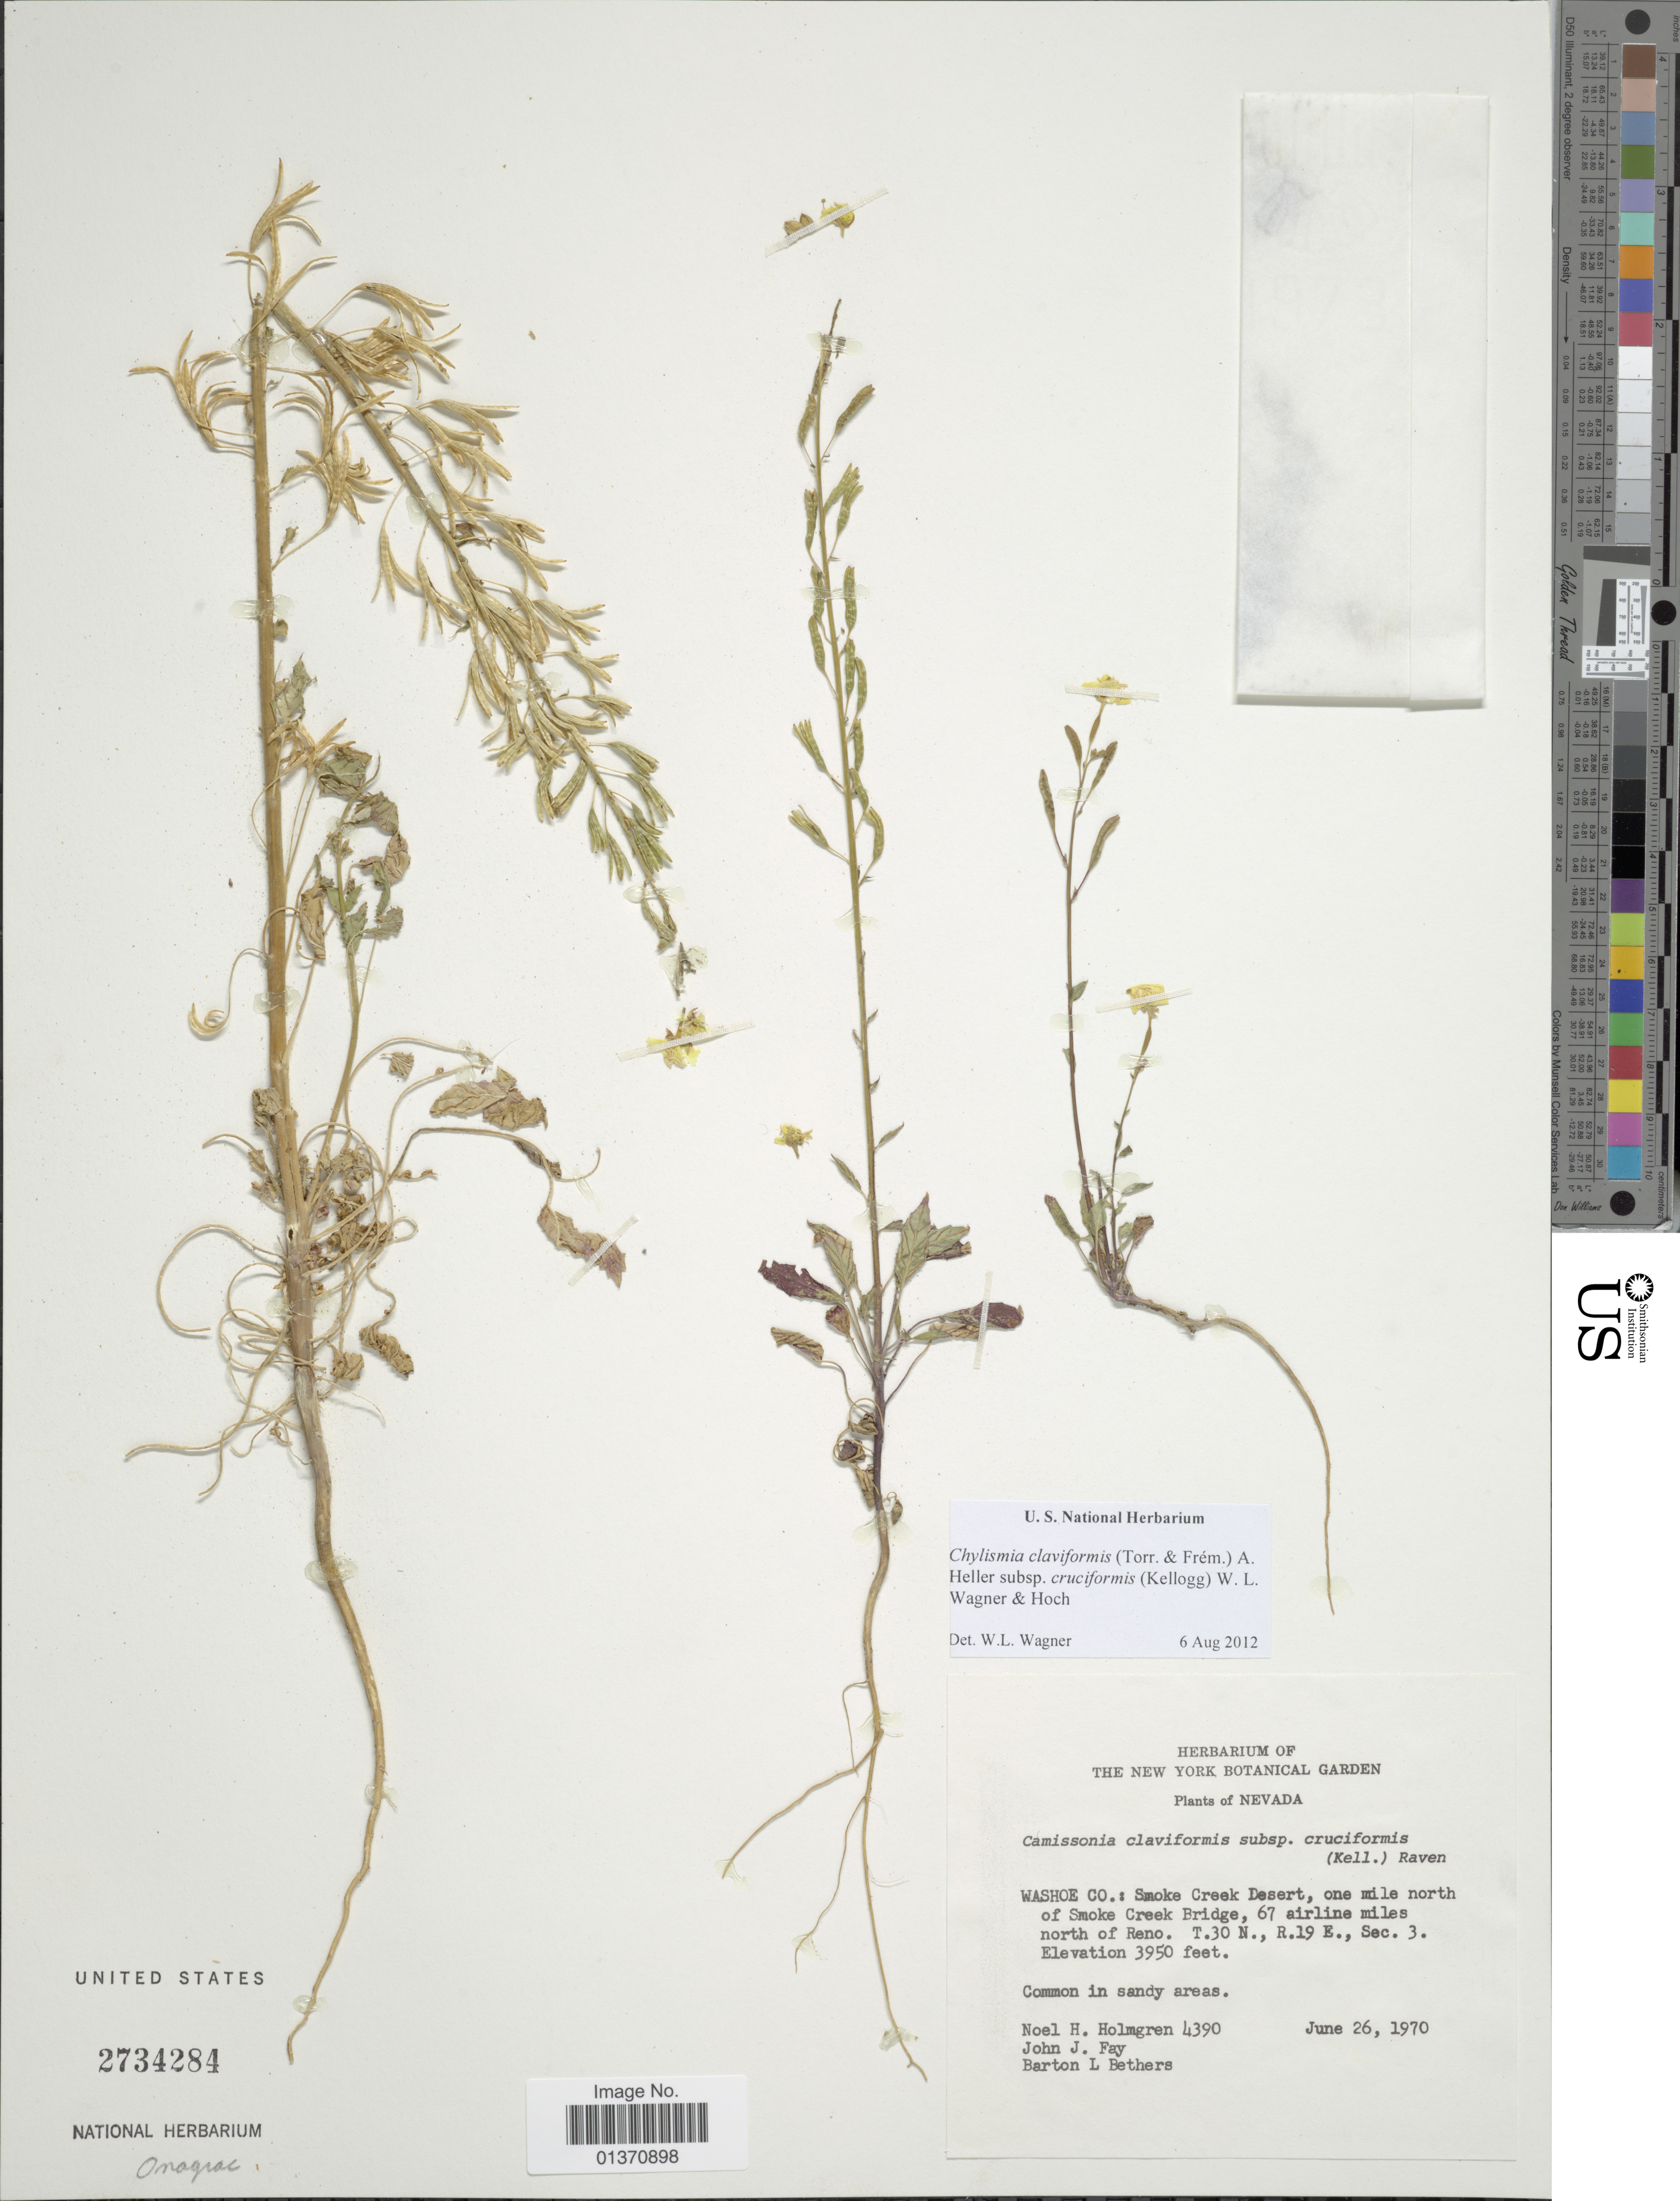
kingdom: Plantae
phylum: Tracheophyta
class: Magnoliopsida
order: Myrtales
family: Onagraceae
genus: Chylismia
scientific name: Chylismia claviformis subsp. cruciformis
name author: (Kellog) W.L. Wagner & Hoch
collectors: N. H. Holmgren, J. J. Fay & B. Bethers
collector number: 4390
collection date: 1970-06-26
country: United States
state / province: Nevada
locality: Washoe Co.: Smoke Creek Desert, one mile north of Smoke Creek Bridge, 67 airline miles north of Reno, T.30 N., R.19 E., Sec. 3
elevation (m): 1204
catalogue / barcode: US 2734284